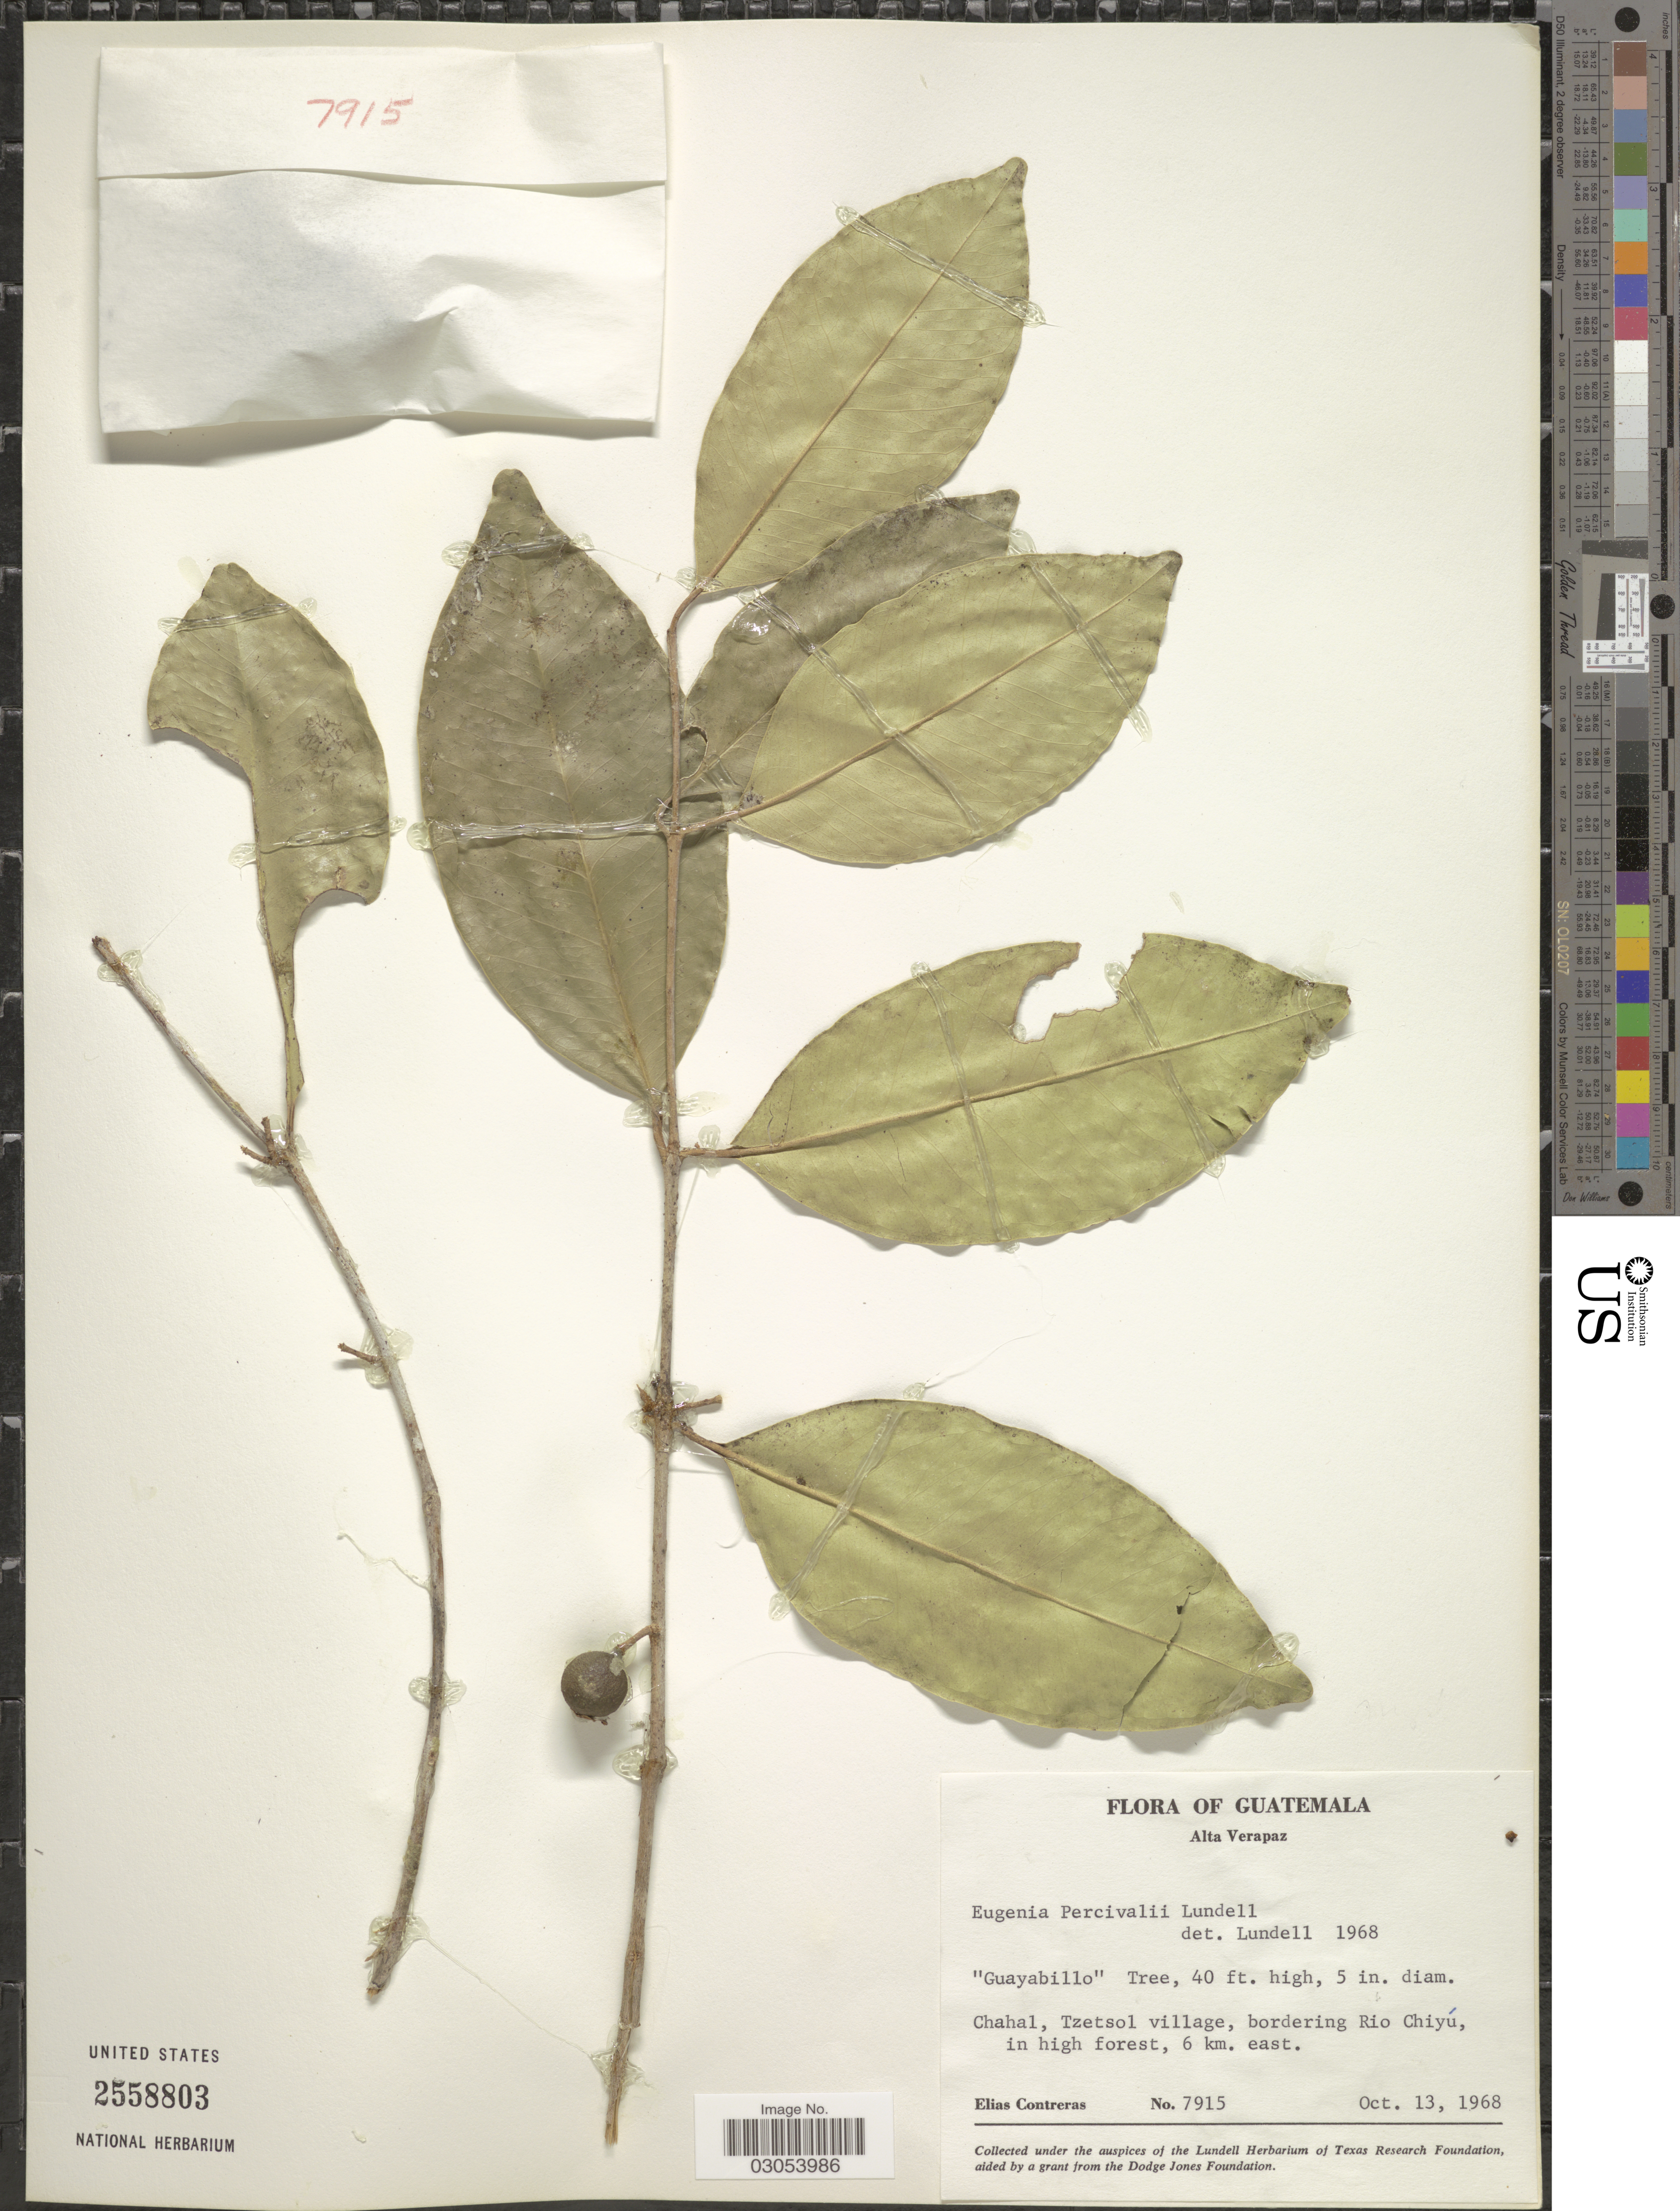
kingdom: Plantae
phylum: Tracheophyta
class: Magnoliopsida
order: Myrtales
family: Myrtaceae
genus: Eugenia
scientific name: Eugenia percivalii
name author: Lundell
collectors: E. Contreras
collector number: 7915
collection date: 1968-10-13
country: Guatemala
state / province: Alta Verapaz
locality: Chahal, Tzetsol village, bordering Rio Chiyú in high forest 6 km. east.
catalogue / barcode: US 2558803